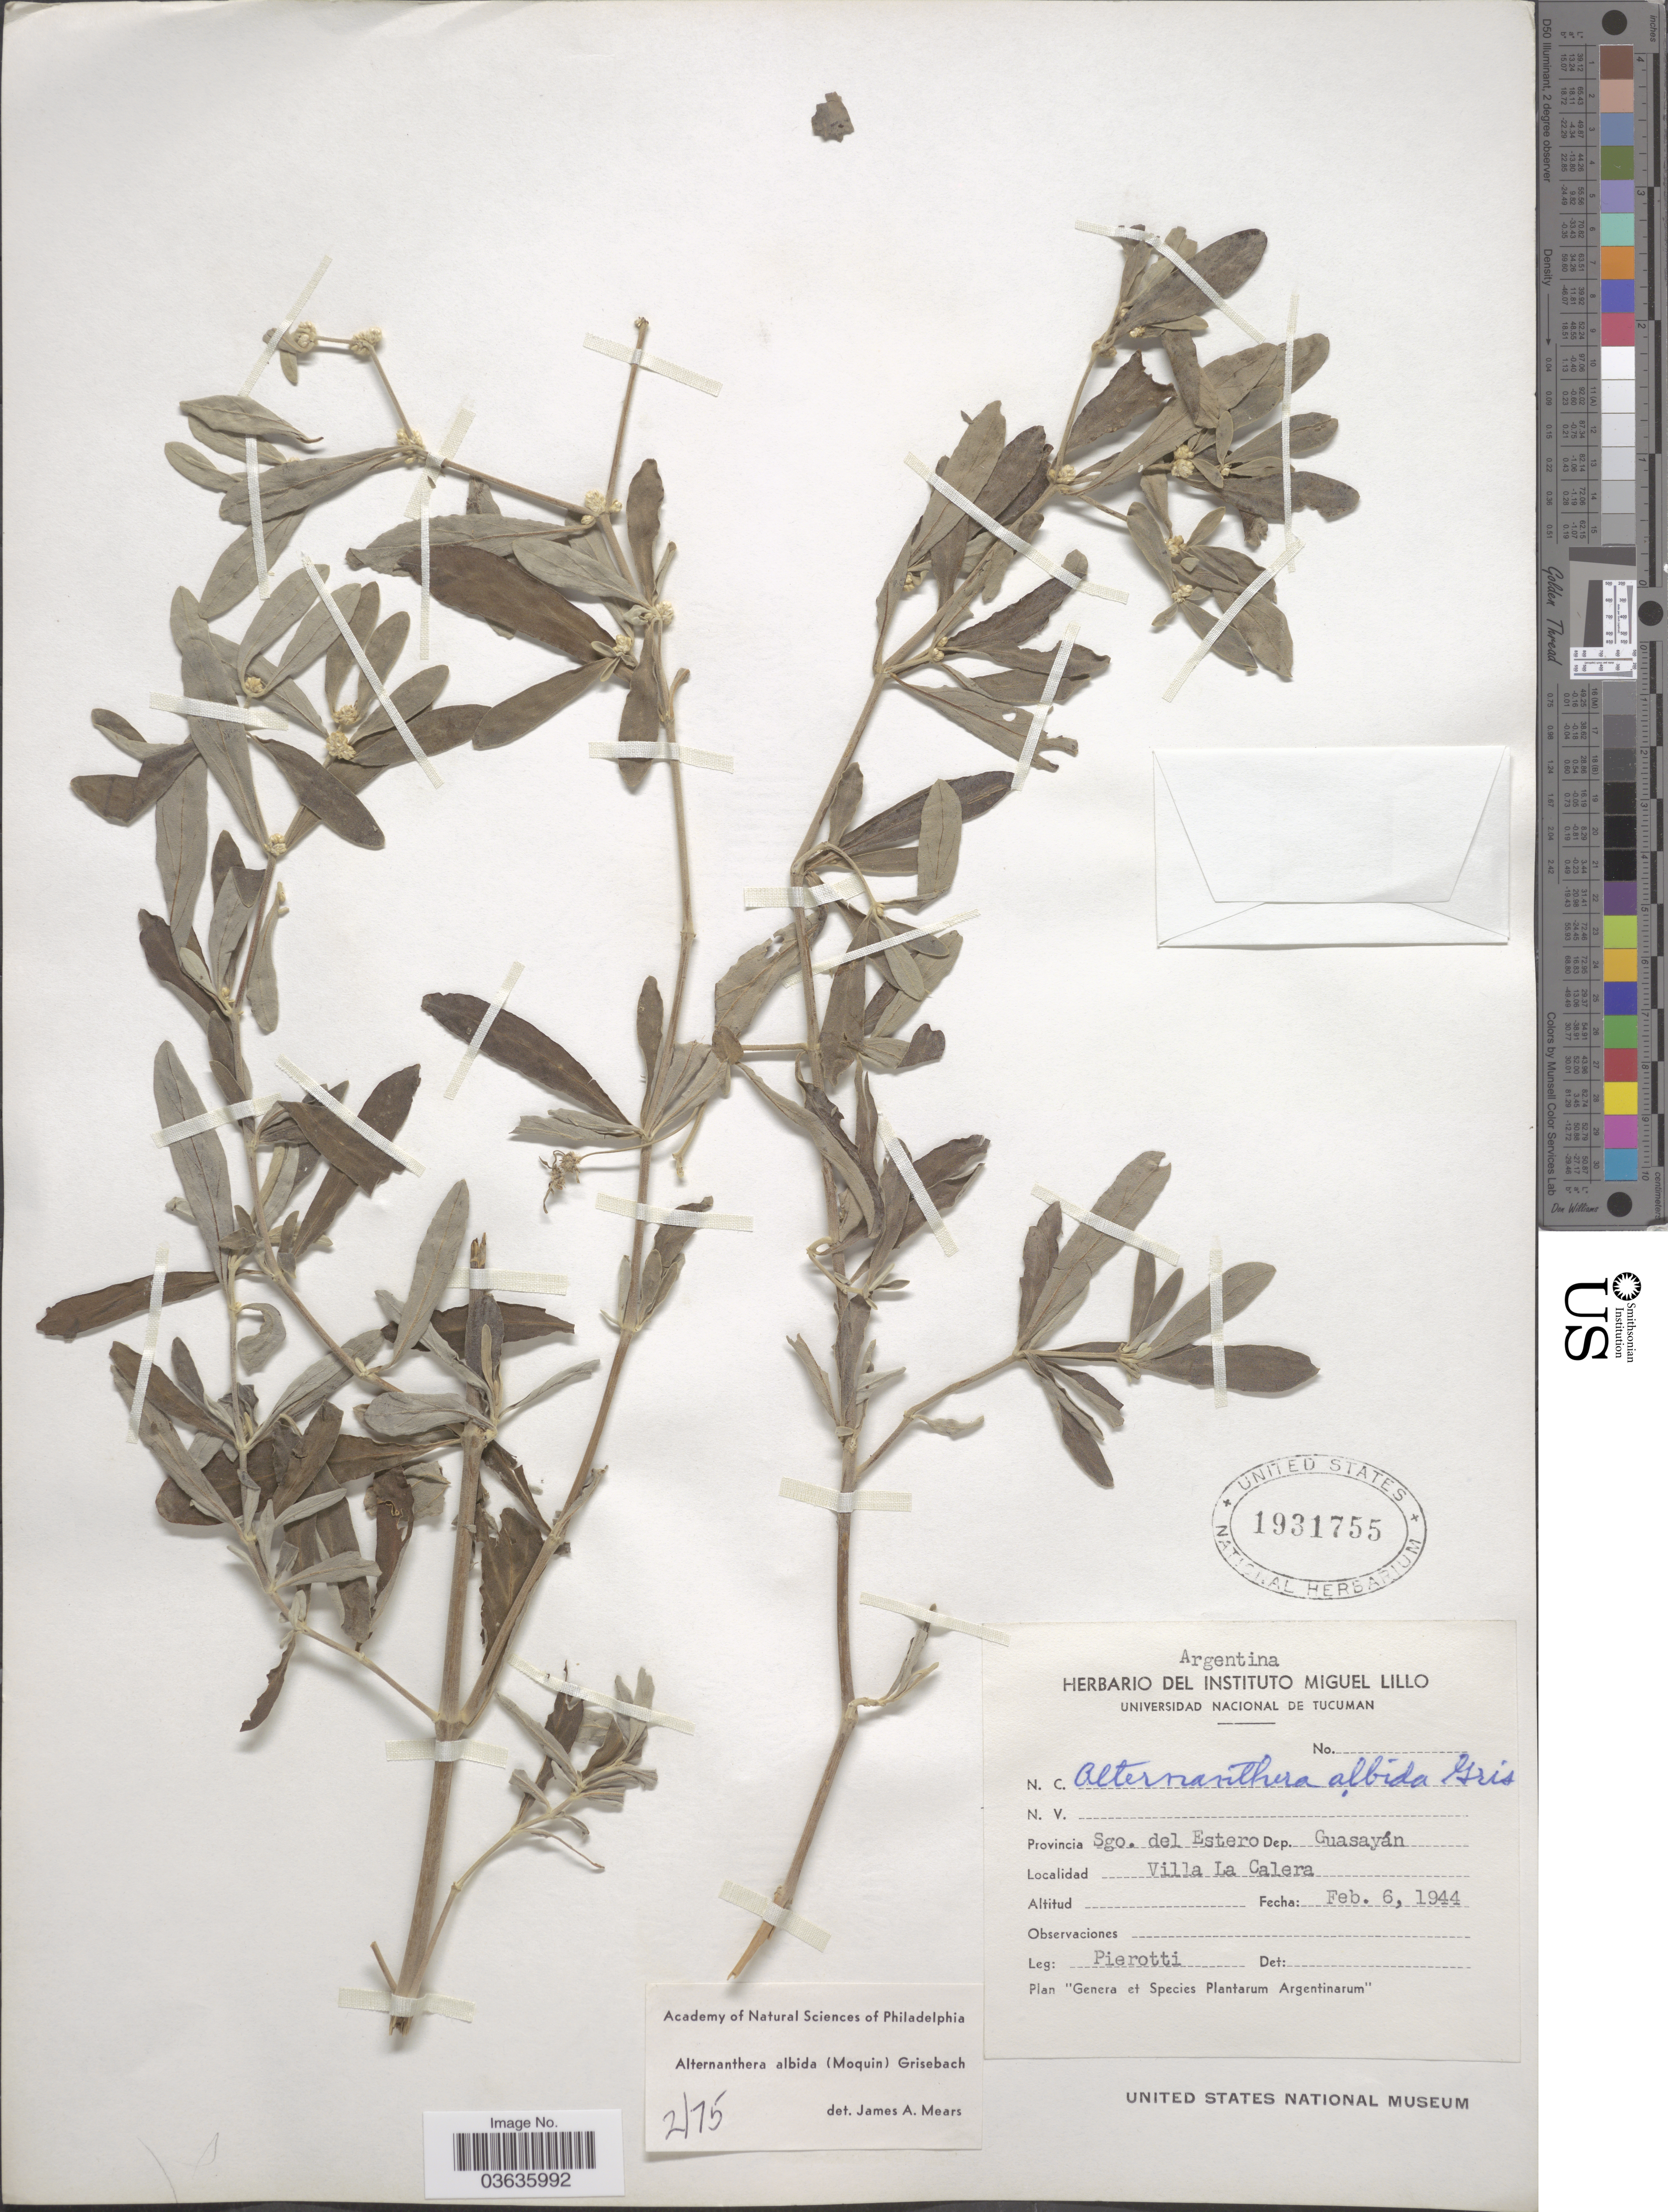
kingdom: Plantae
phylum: Tracheophyta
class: Magnoliopsida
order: Caryophyllales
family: Amaranthaceae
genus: Alternanthera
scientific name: Alternanthera albida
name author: (Moq.) Griseb.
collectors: Pierotti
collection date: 1944-02-06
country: Argentina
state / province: Santiago del Estero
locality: Dep. Guasayán. Villa La Calera.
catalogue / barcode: US 1931755